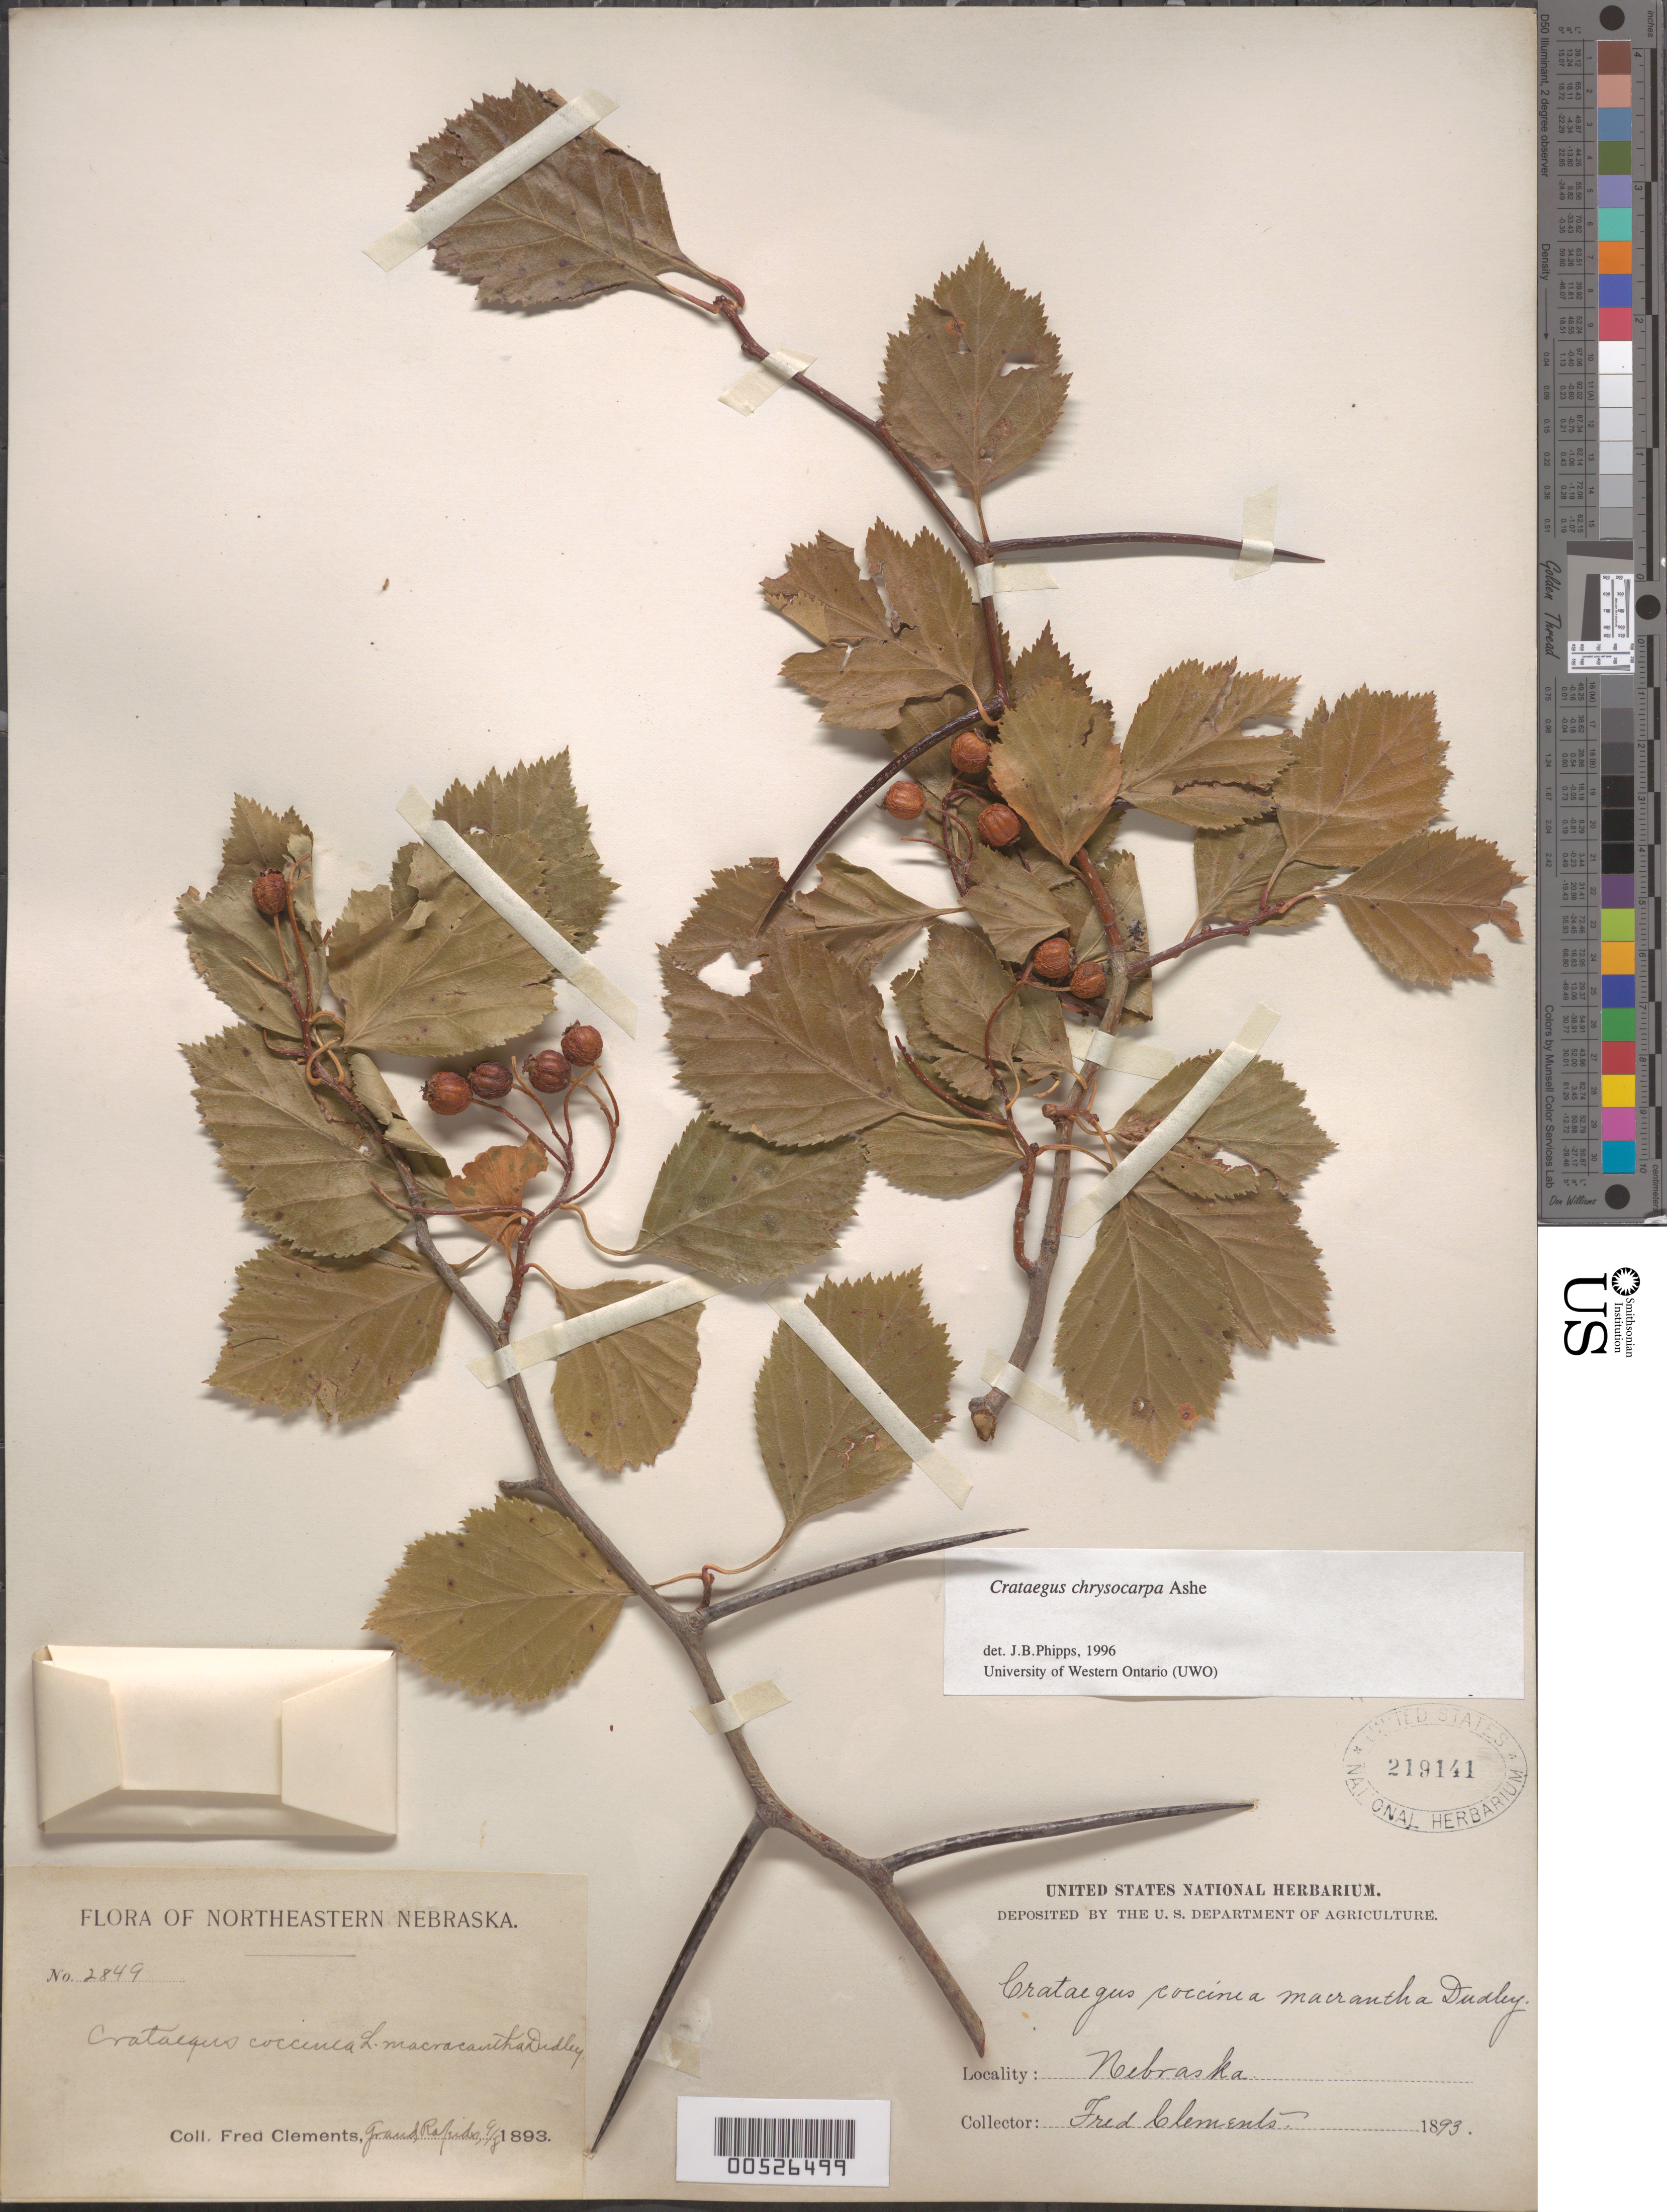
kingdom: Plantae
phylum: Tracheophyta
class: Magnoliopsida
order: Rosales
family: Rosaceae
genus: Crataegus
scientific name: Crataegus chrysocarpa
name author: Ashe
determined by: Phipps, James B., (UWO), University of Western Ontario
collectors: F. Clements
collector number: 2849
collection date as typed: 09 Aug 1893 or 08 Sep 1893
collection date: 1893-08-09 or 1893-09-08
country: United States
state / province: Nebraska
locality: Grand Rapids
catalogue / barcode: US 219141